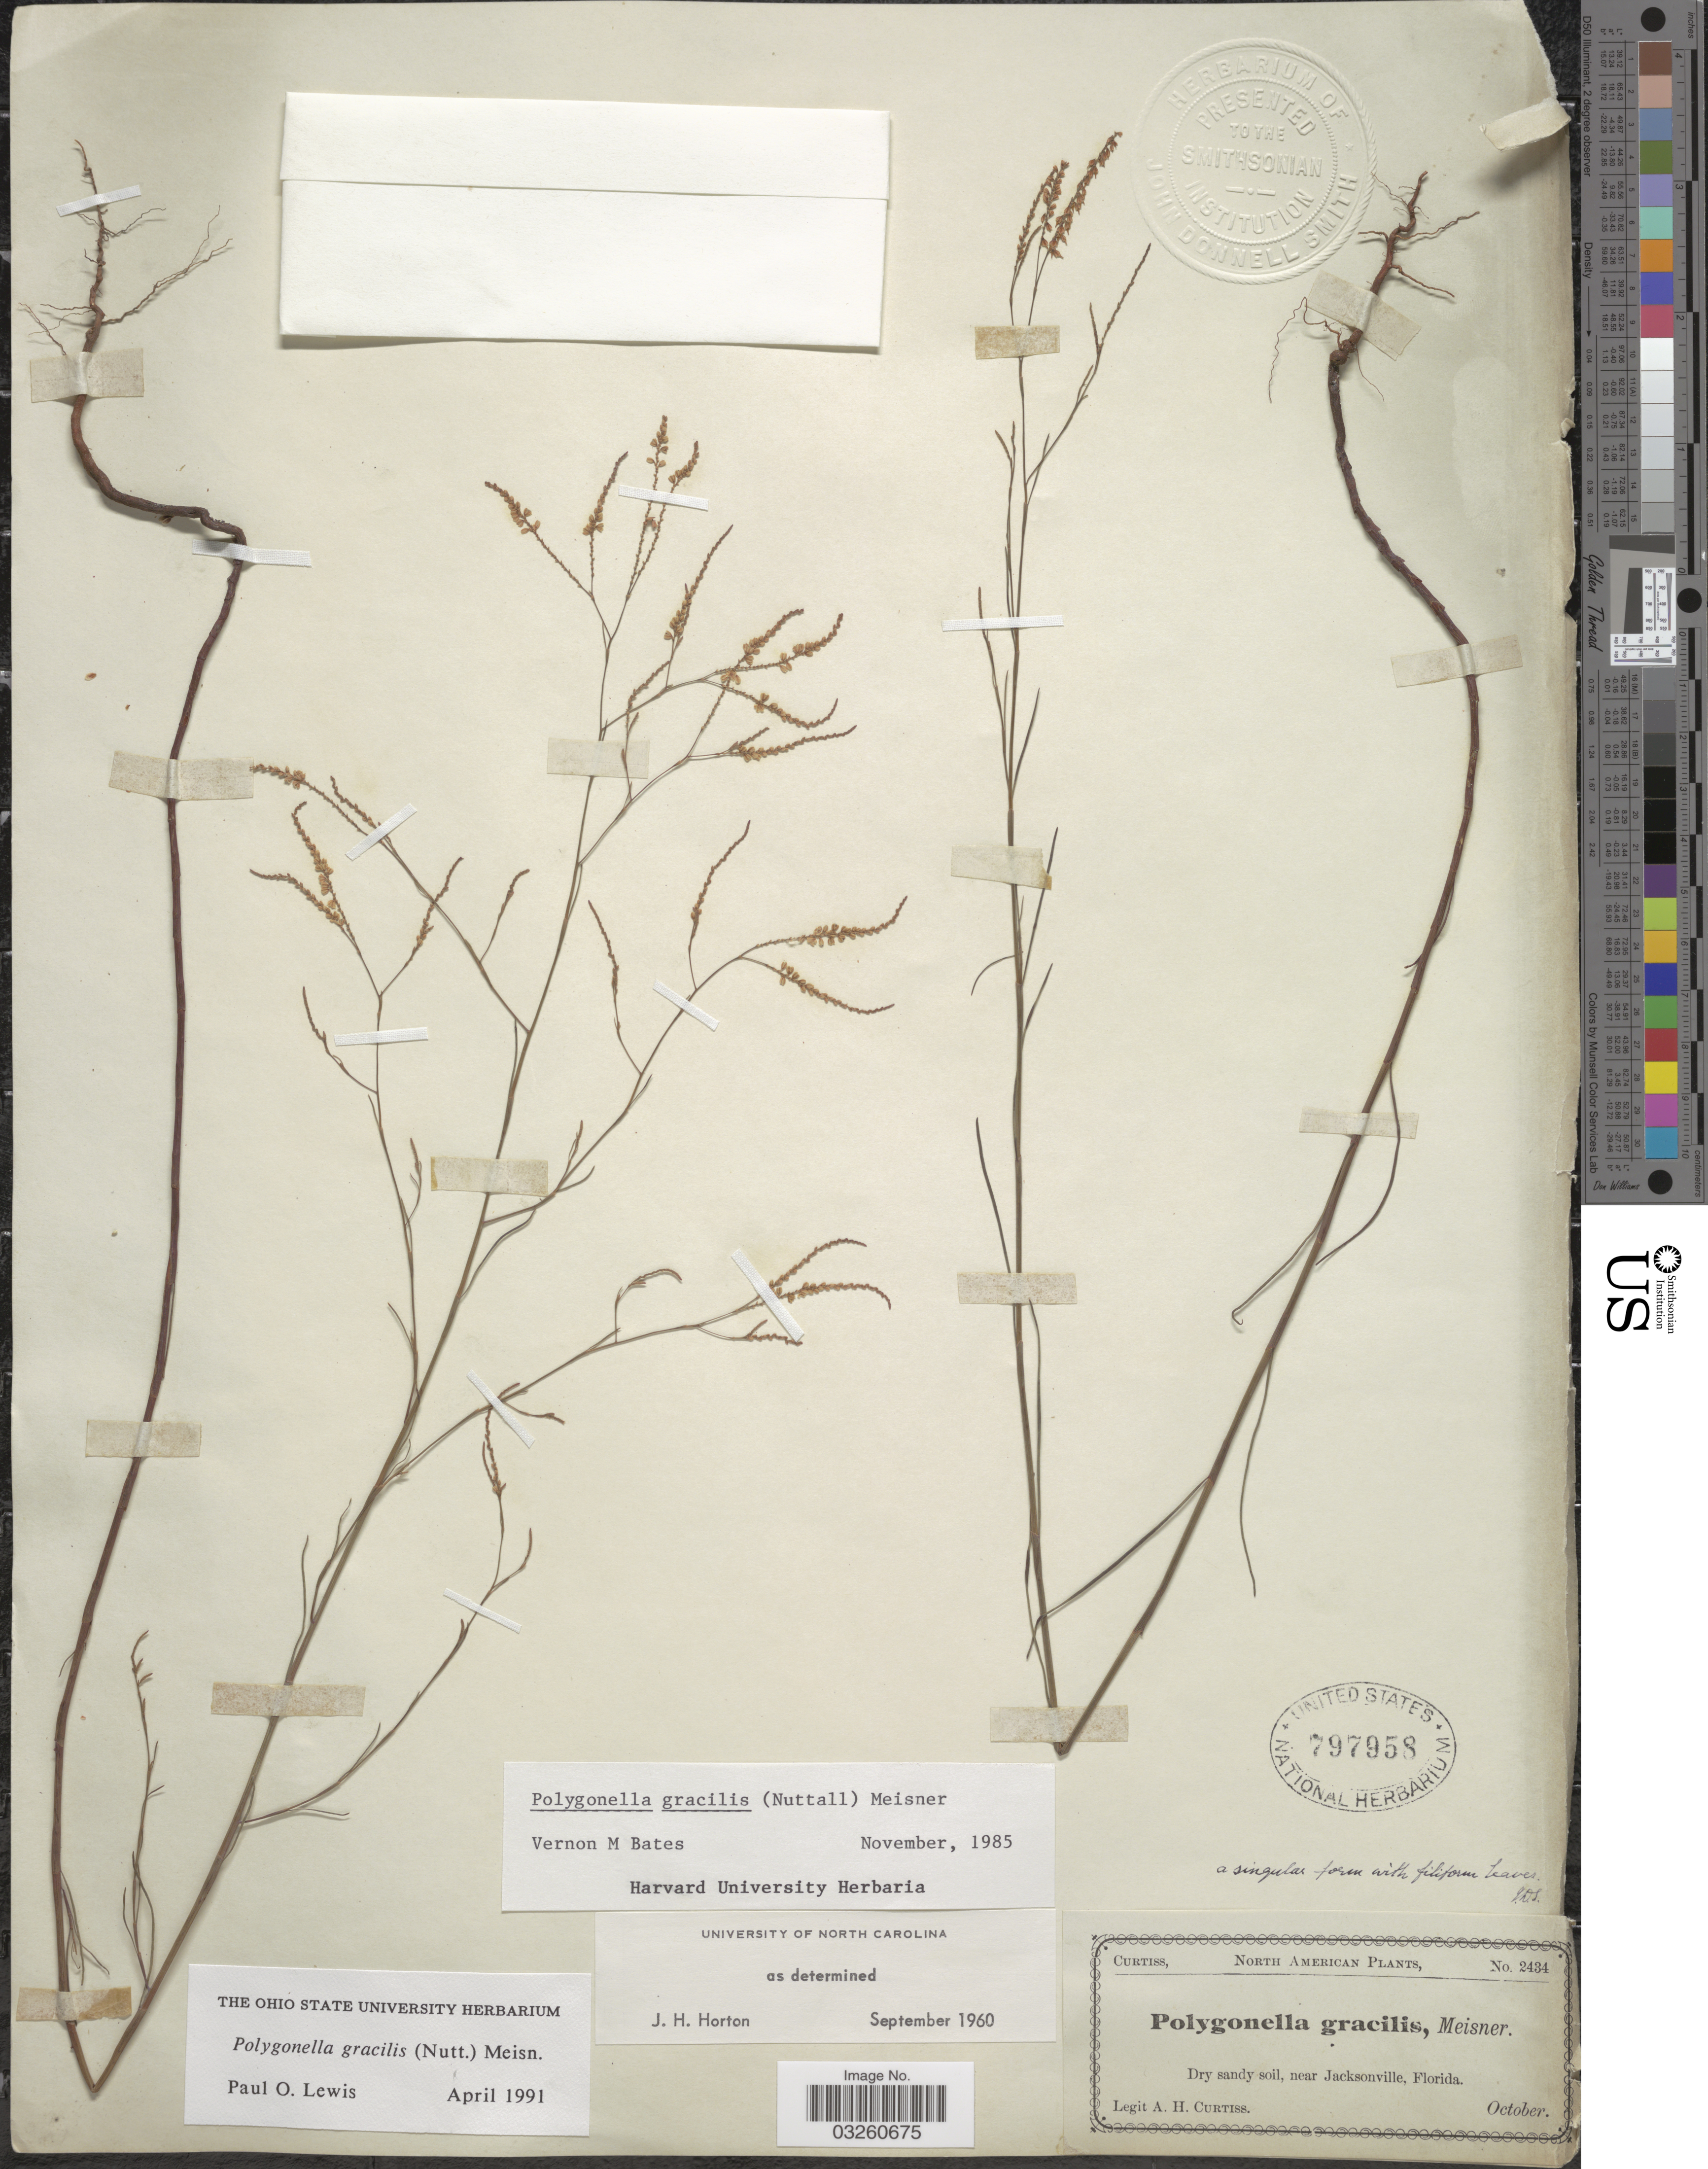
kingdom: Plantae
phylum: Tracheophyta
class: Magnoliopsida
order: Caryophyllales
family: Polygonaceae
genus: Polygonella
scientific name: Polygonella gracilis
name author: (Nutt.) Meisn.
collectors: A. H. Curtiss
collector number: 2434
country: United States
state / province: Florida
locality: Dry sandy soil, near Jacksonville.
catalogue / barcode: US 797958